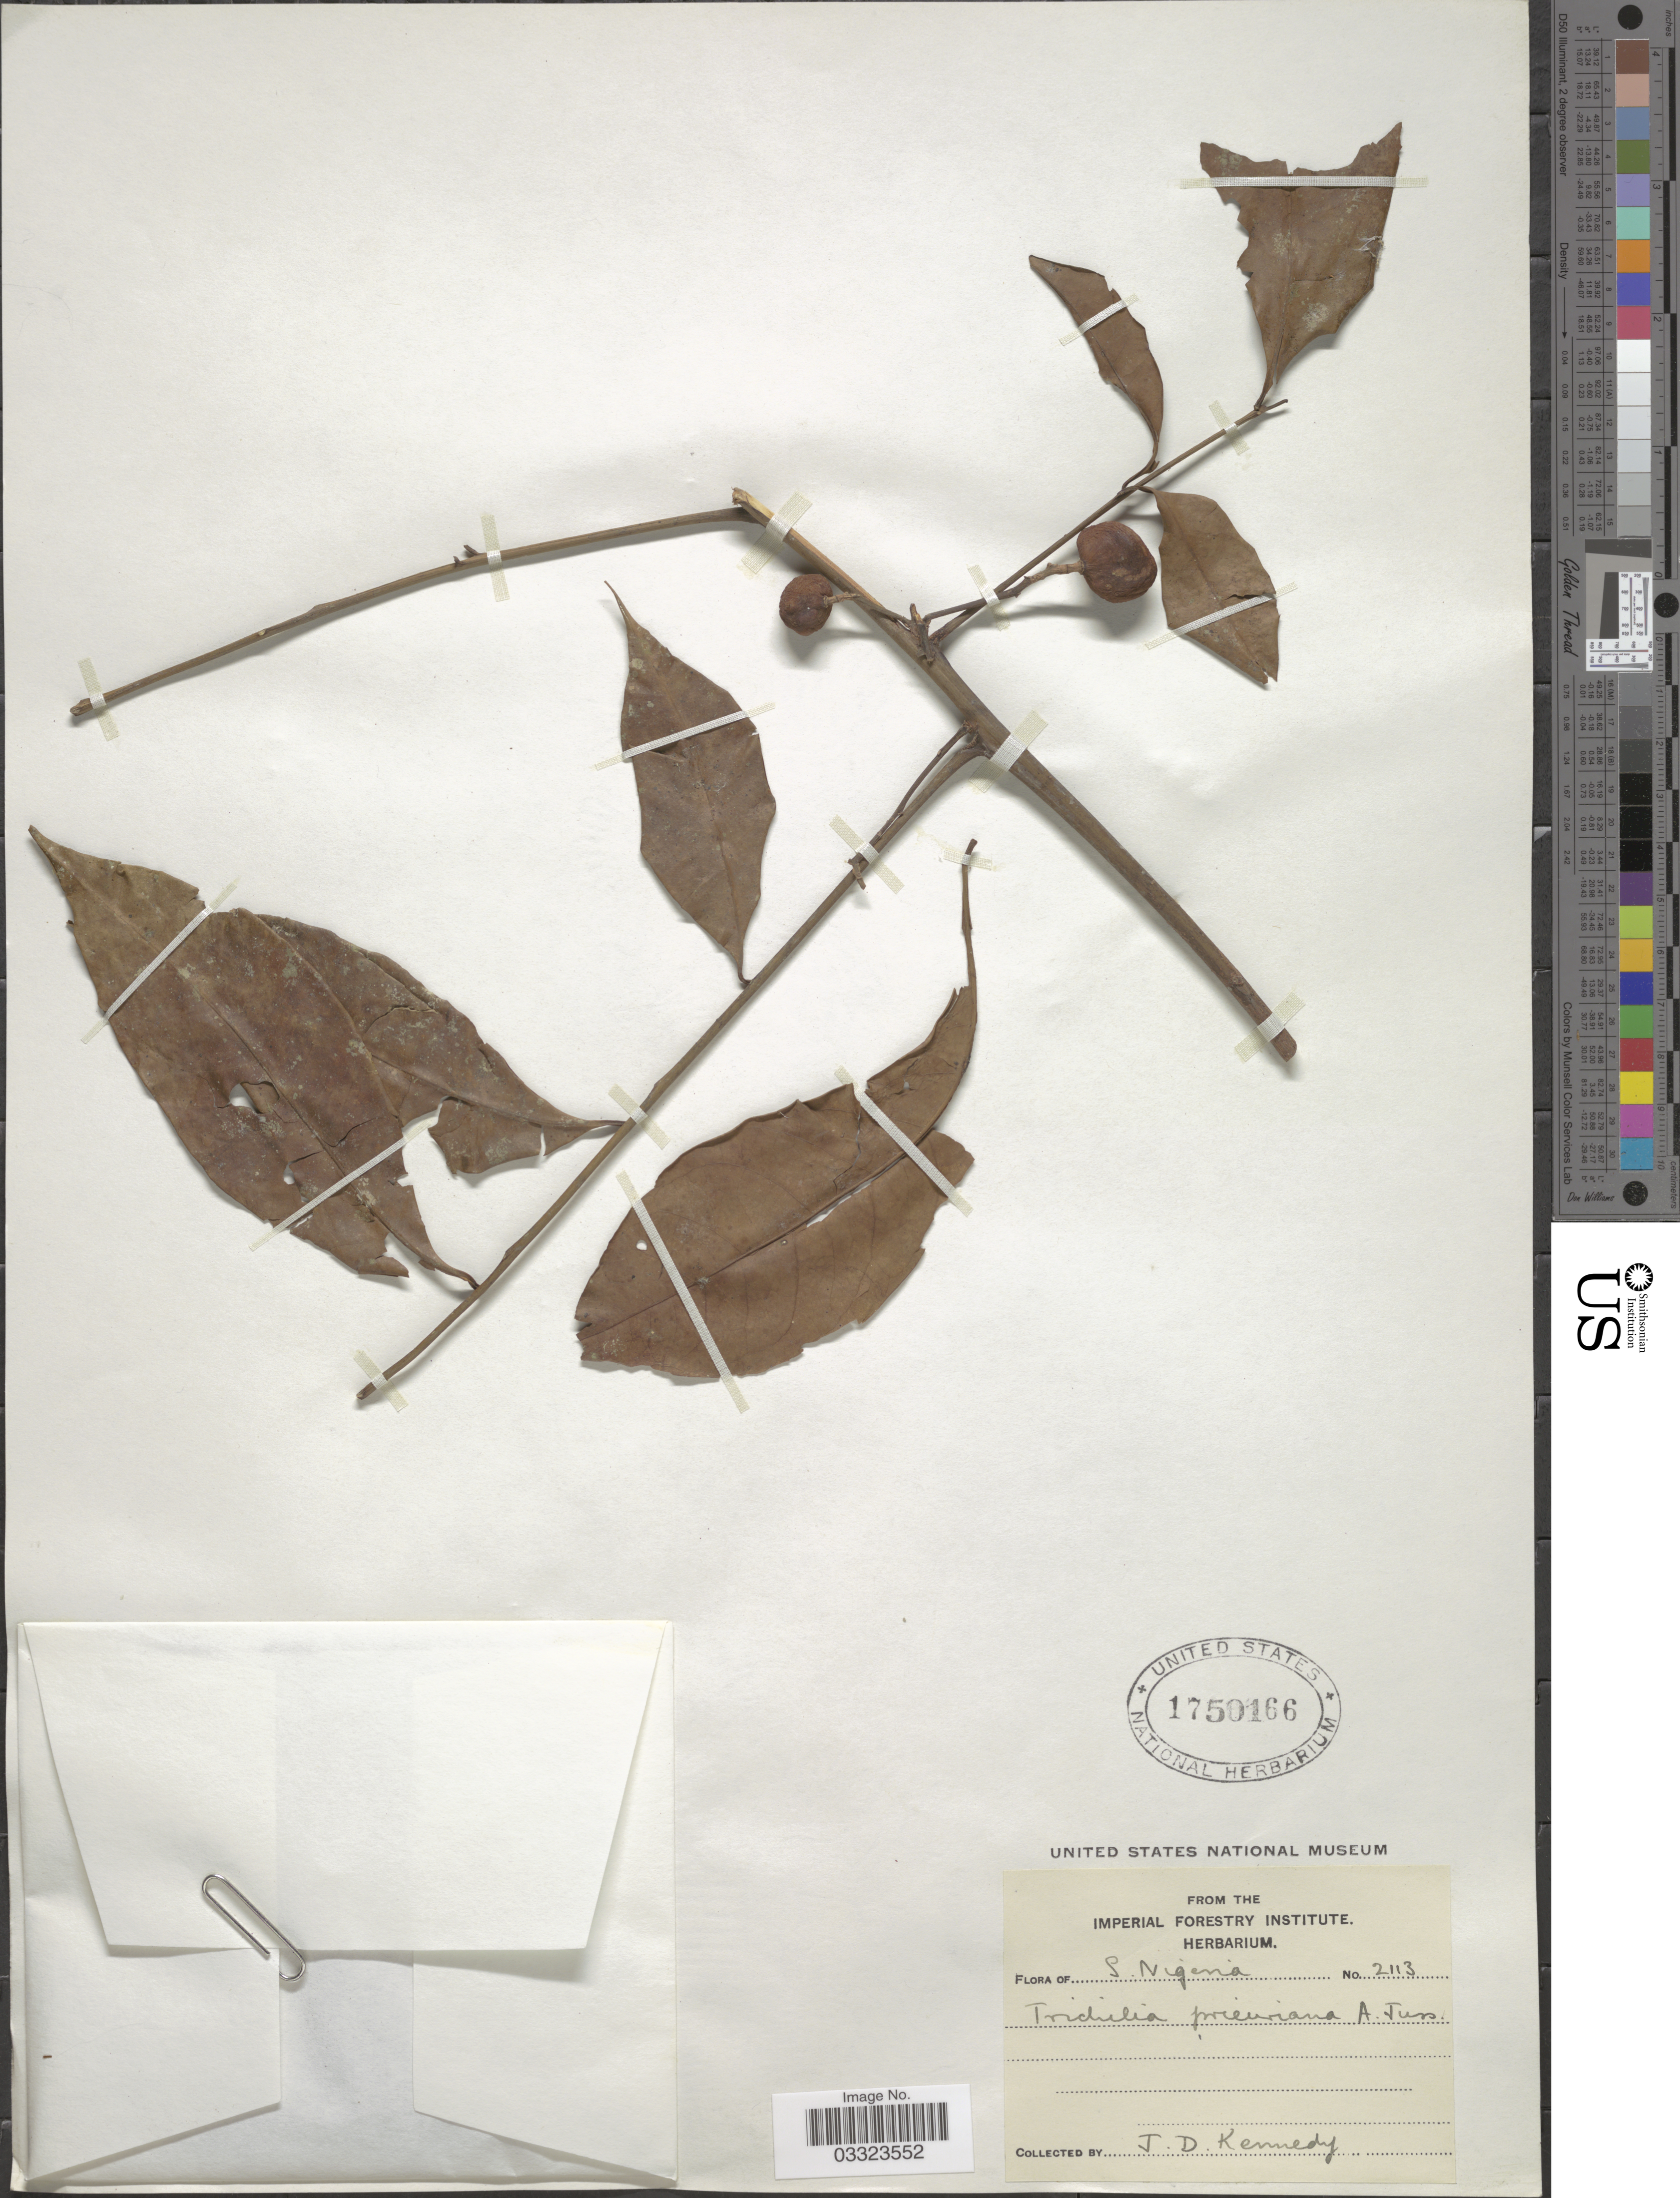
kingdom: Plantae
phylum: Tracheophyta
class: Magnoliopsida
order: Sapindales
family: Meliaceae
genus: Trichilia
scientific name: Trichilia prieureana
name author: A. Juss.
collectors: J. D. Kennedy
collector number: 2113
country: Nigeria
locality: S. Nigeria.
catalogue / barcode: US 1750166